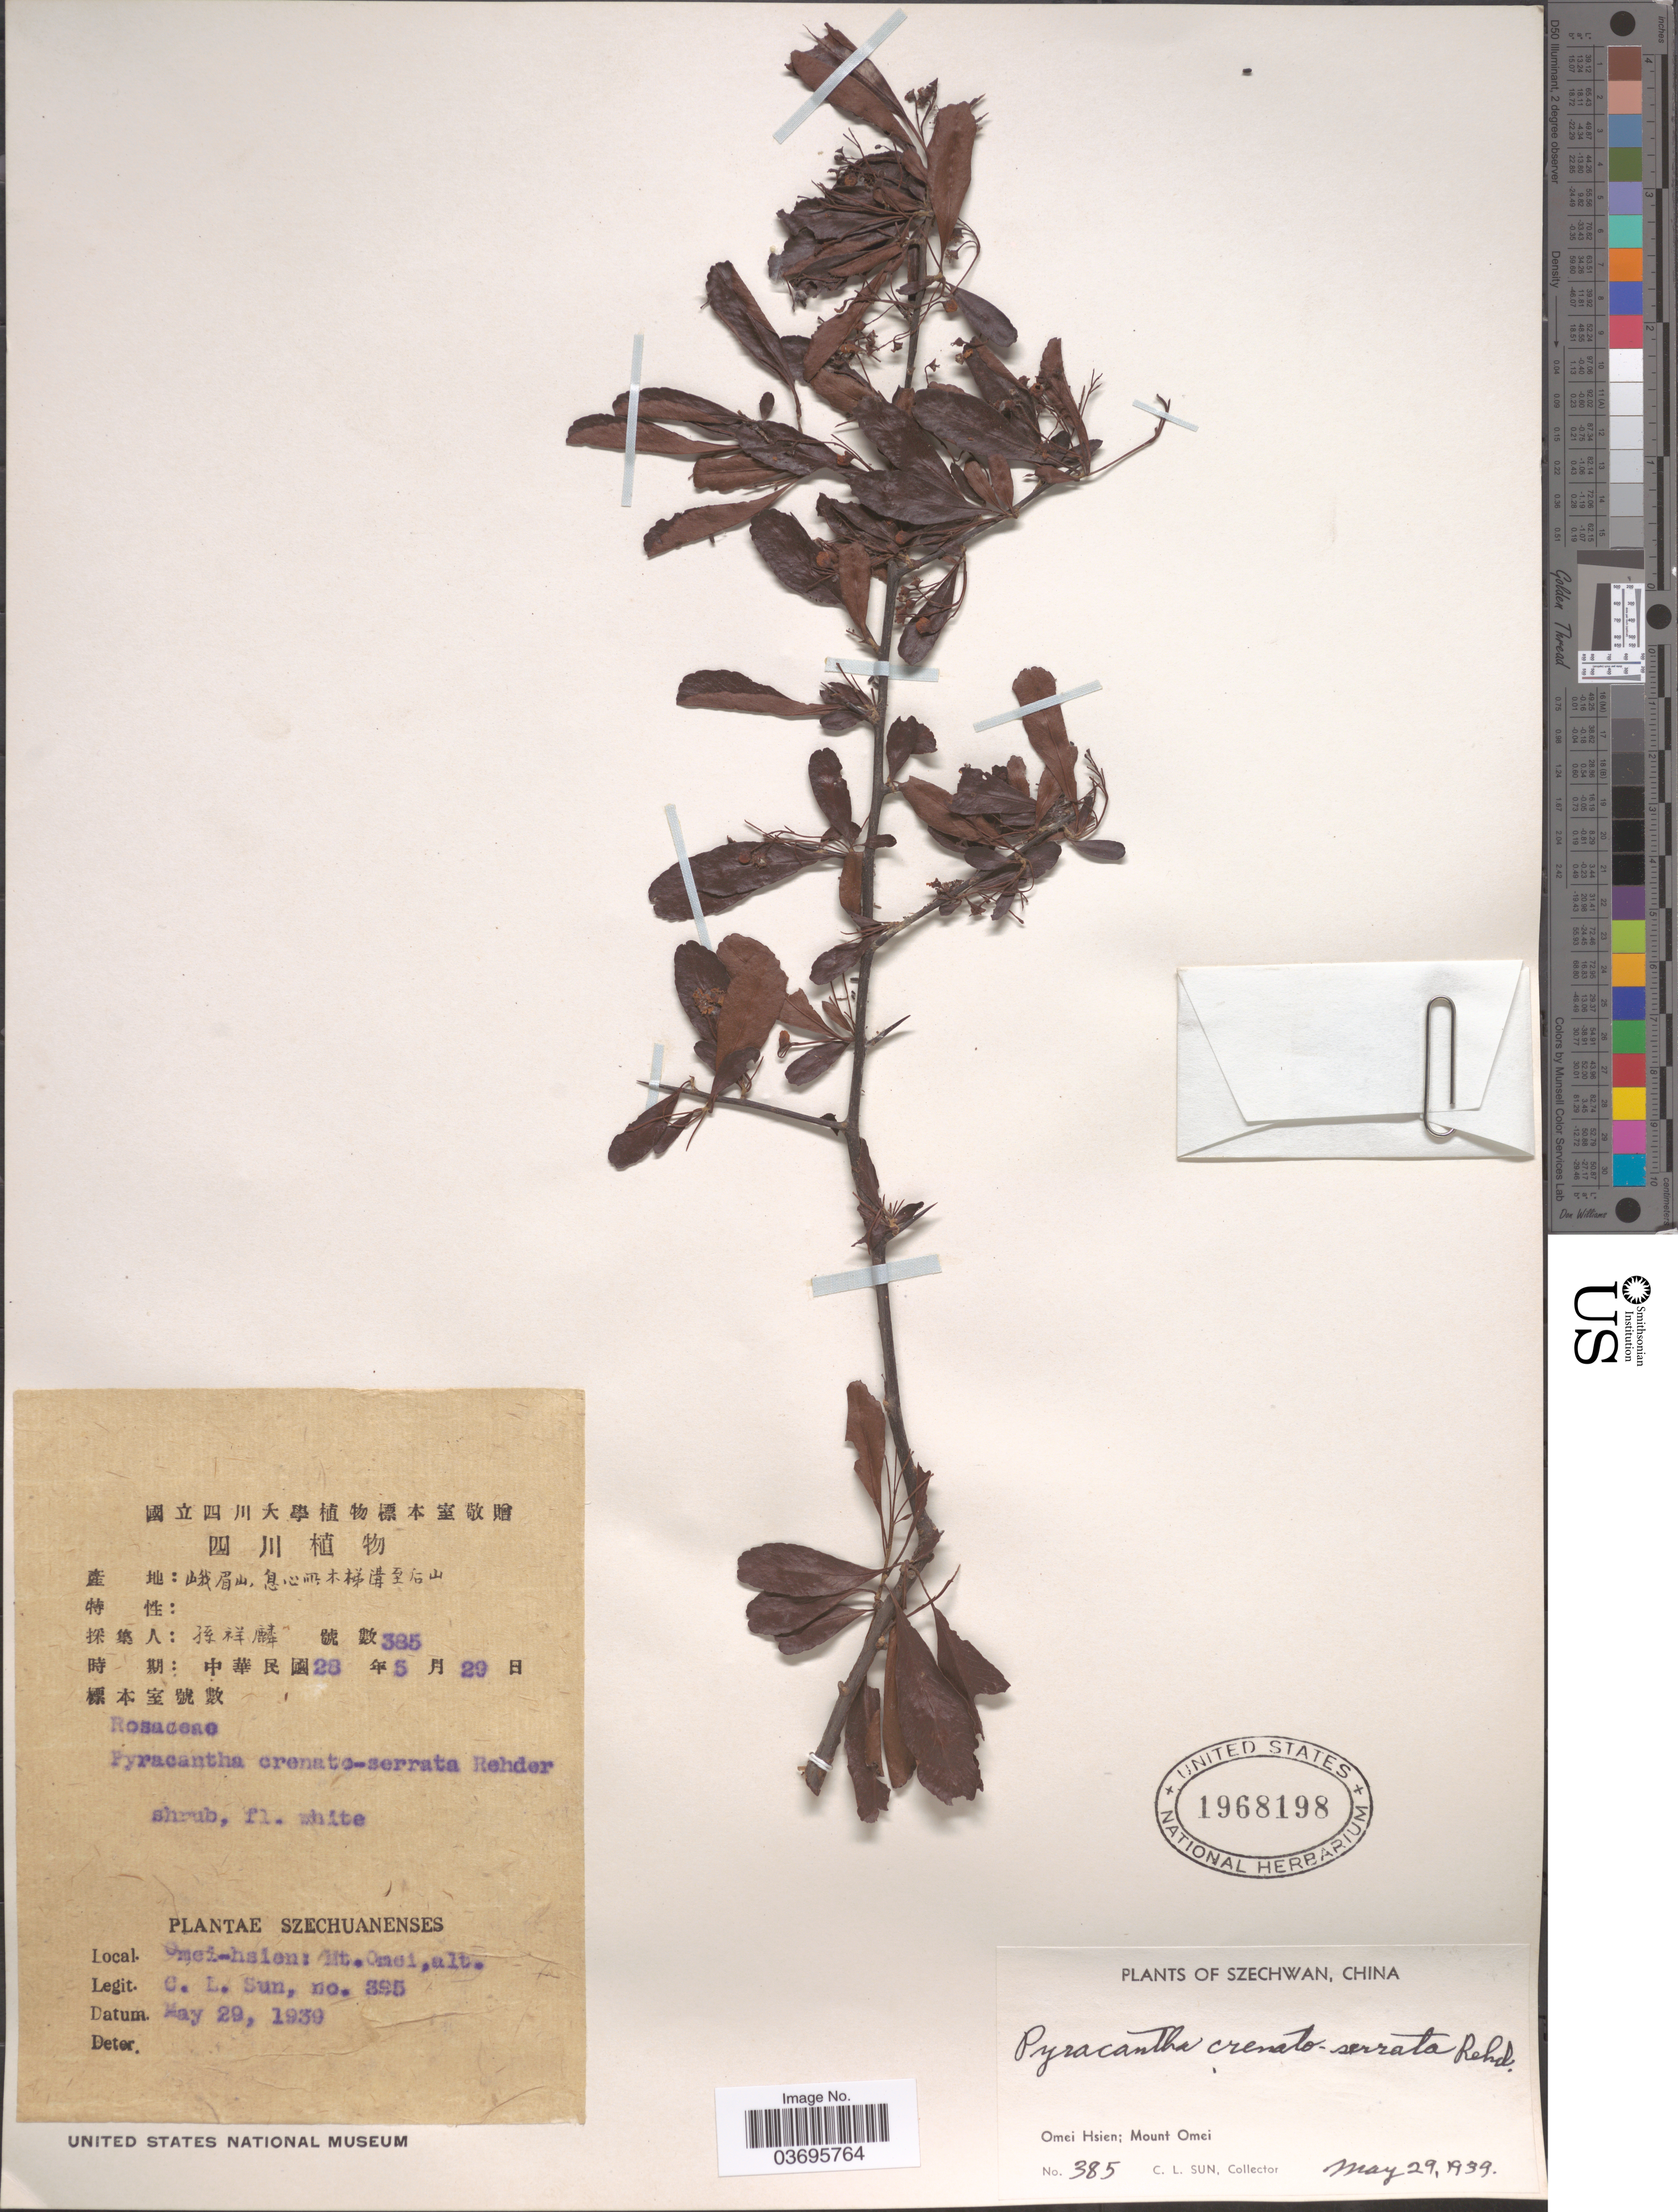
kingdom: Plantae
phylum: Tracheophyta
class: Magnoliopsida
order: Rosales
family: Rosaceae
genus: Pyracantha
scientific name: Pyracantha crenulata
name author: (D. Don) M. Roem.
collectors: C. Sun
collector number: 385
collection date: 1939-05-29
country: China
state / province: Sichuan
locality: Szechwan. Omei Hsien; Mount Omei.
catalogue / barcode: US 1968198